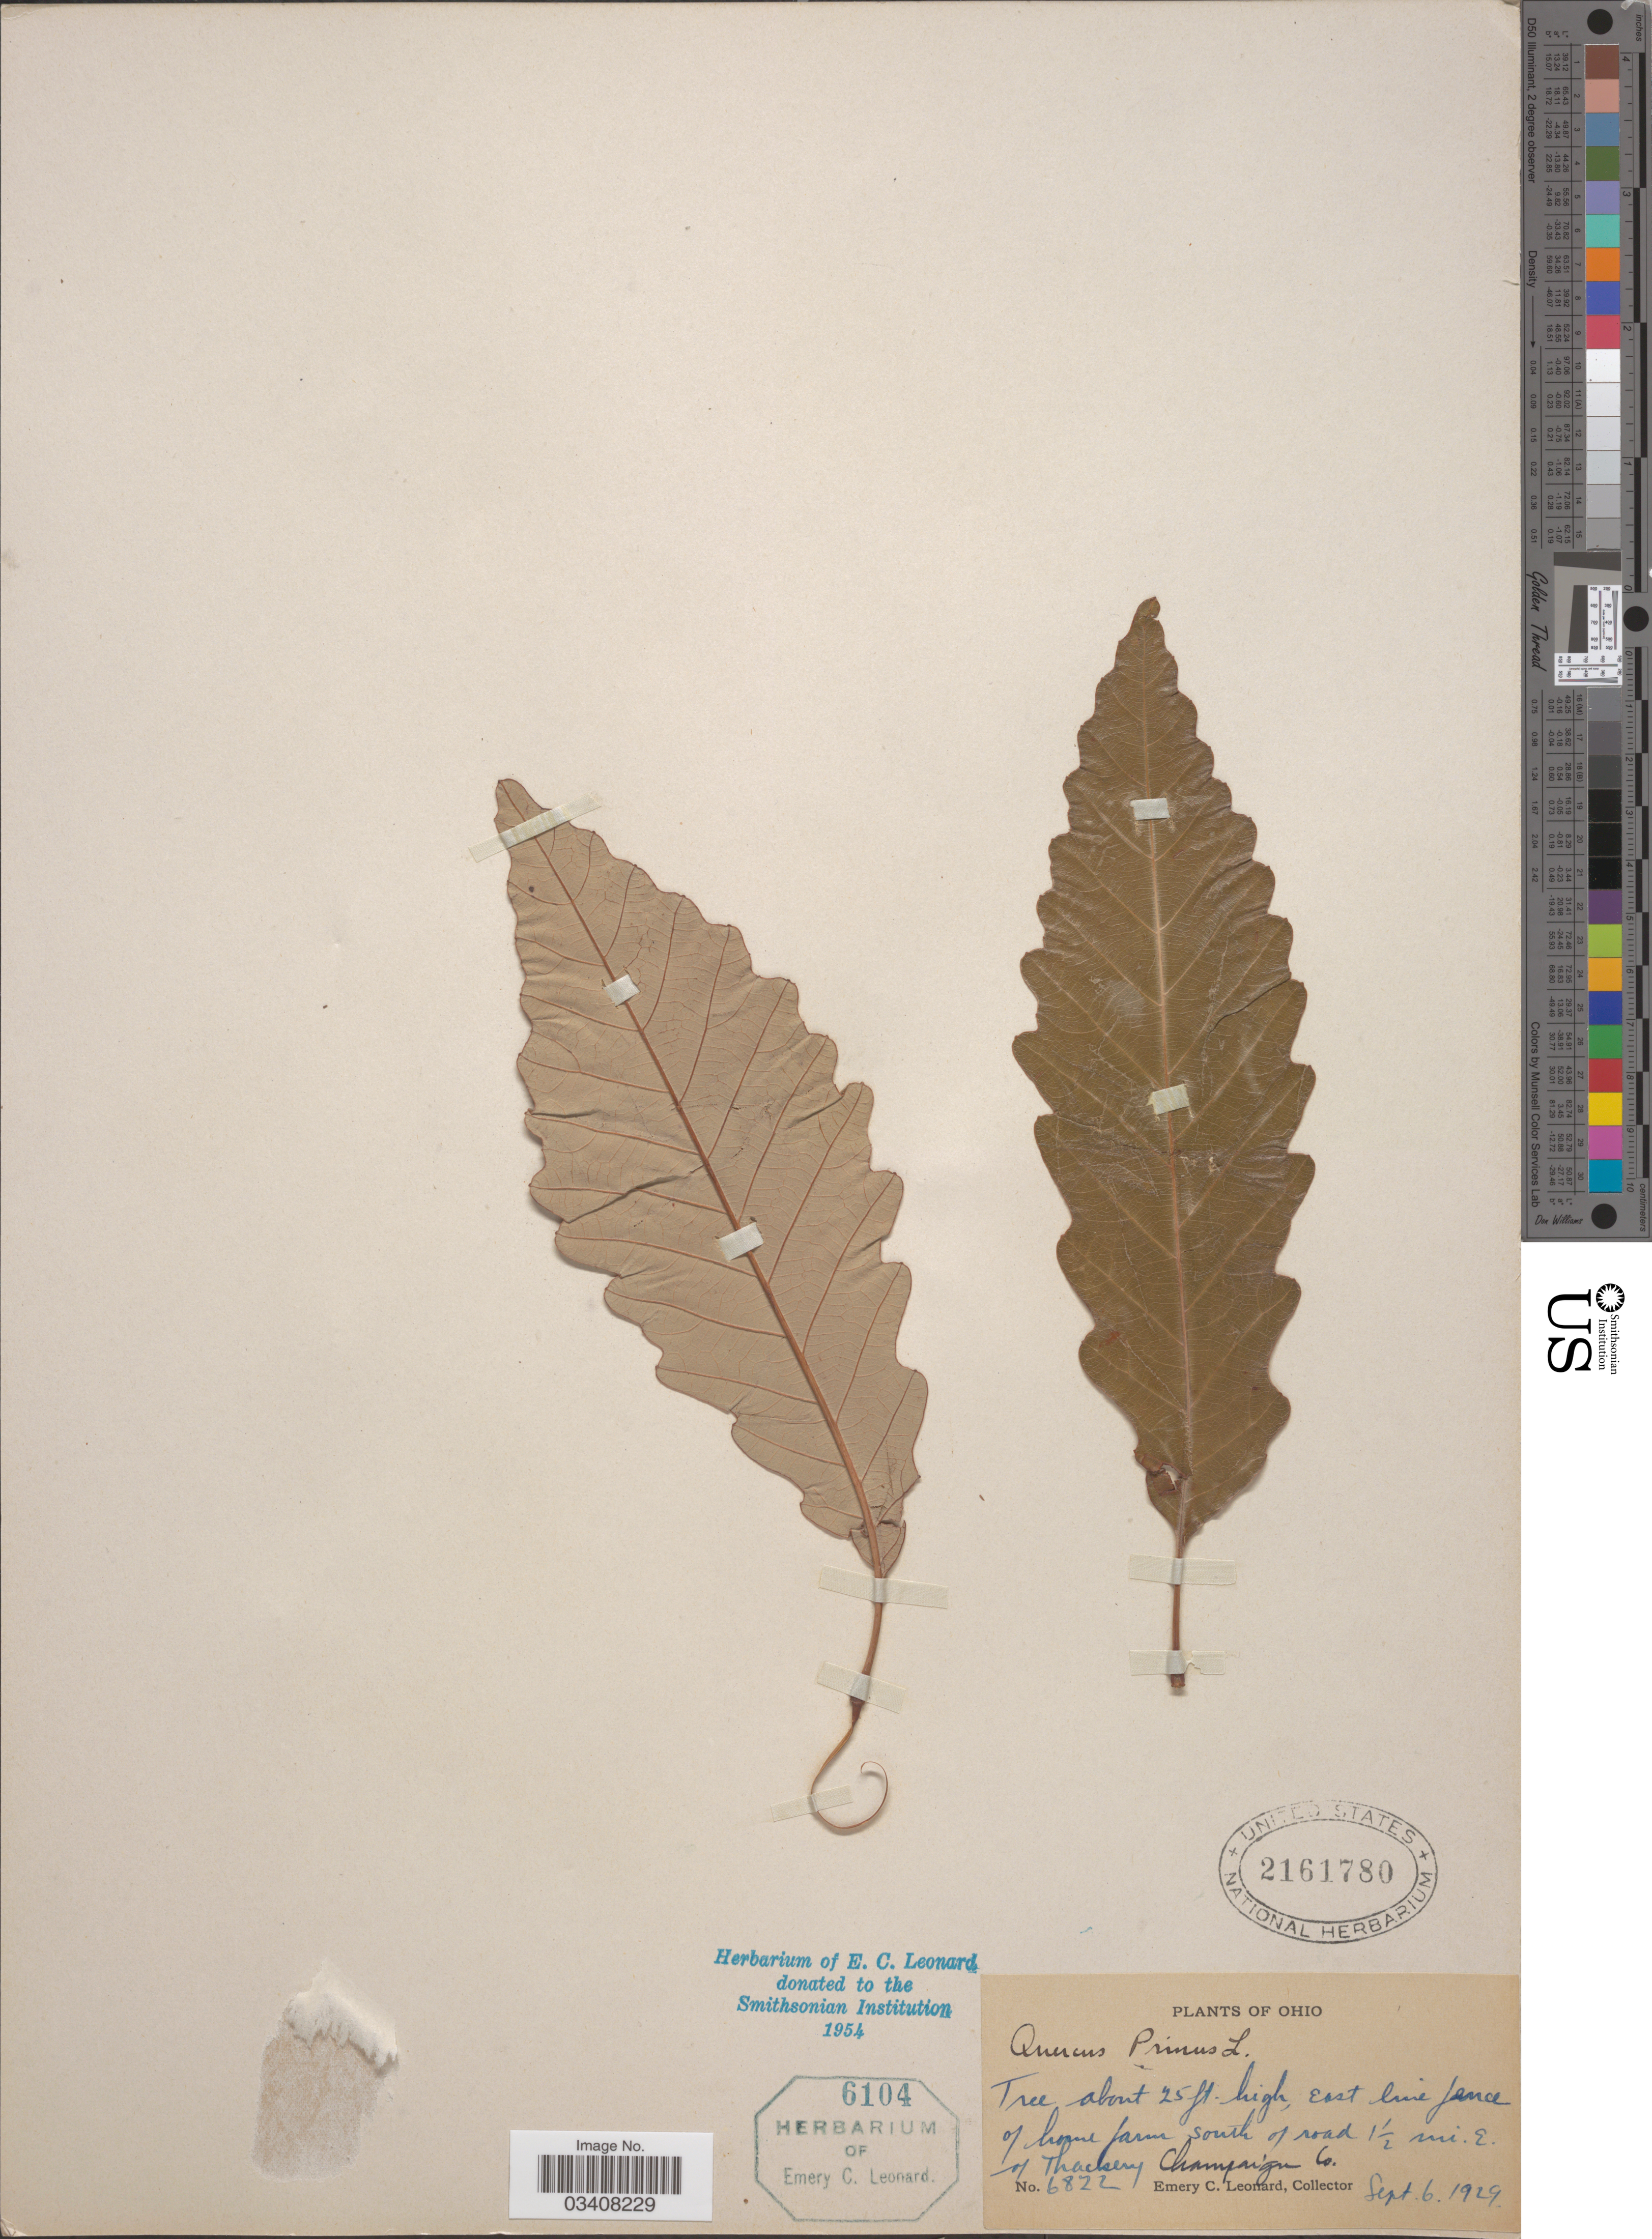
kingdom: Plantae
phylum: Tracheophyta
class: Magnoliopsida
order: Fagales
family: Fagaceae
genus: Quercus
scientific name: Quercus prinus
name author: L.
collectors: E. C. Leonard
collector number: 6822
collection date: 1929-09-06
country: United States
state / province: Ohio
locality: East line fence of home farm south of road 1½ mi. E. of Thackery Champaign Co.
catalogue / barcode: US 2161780